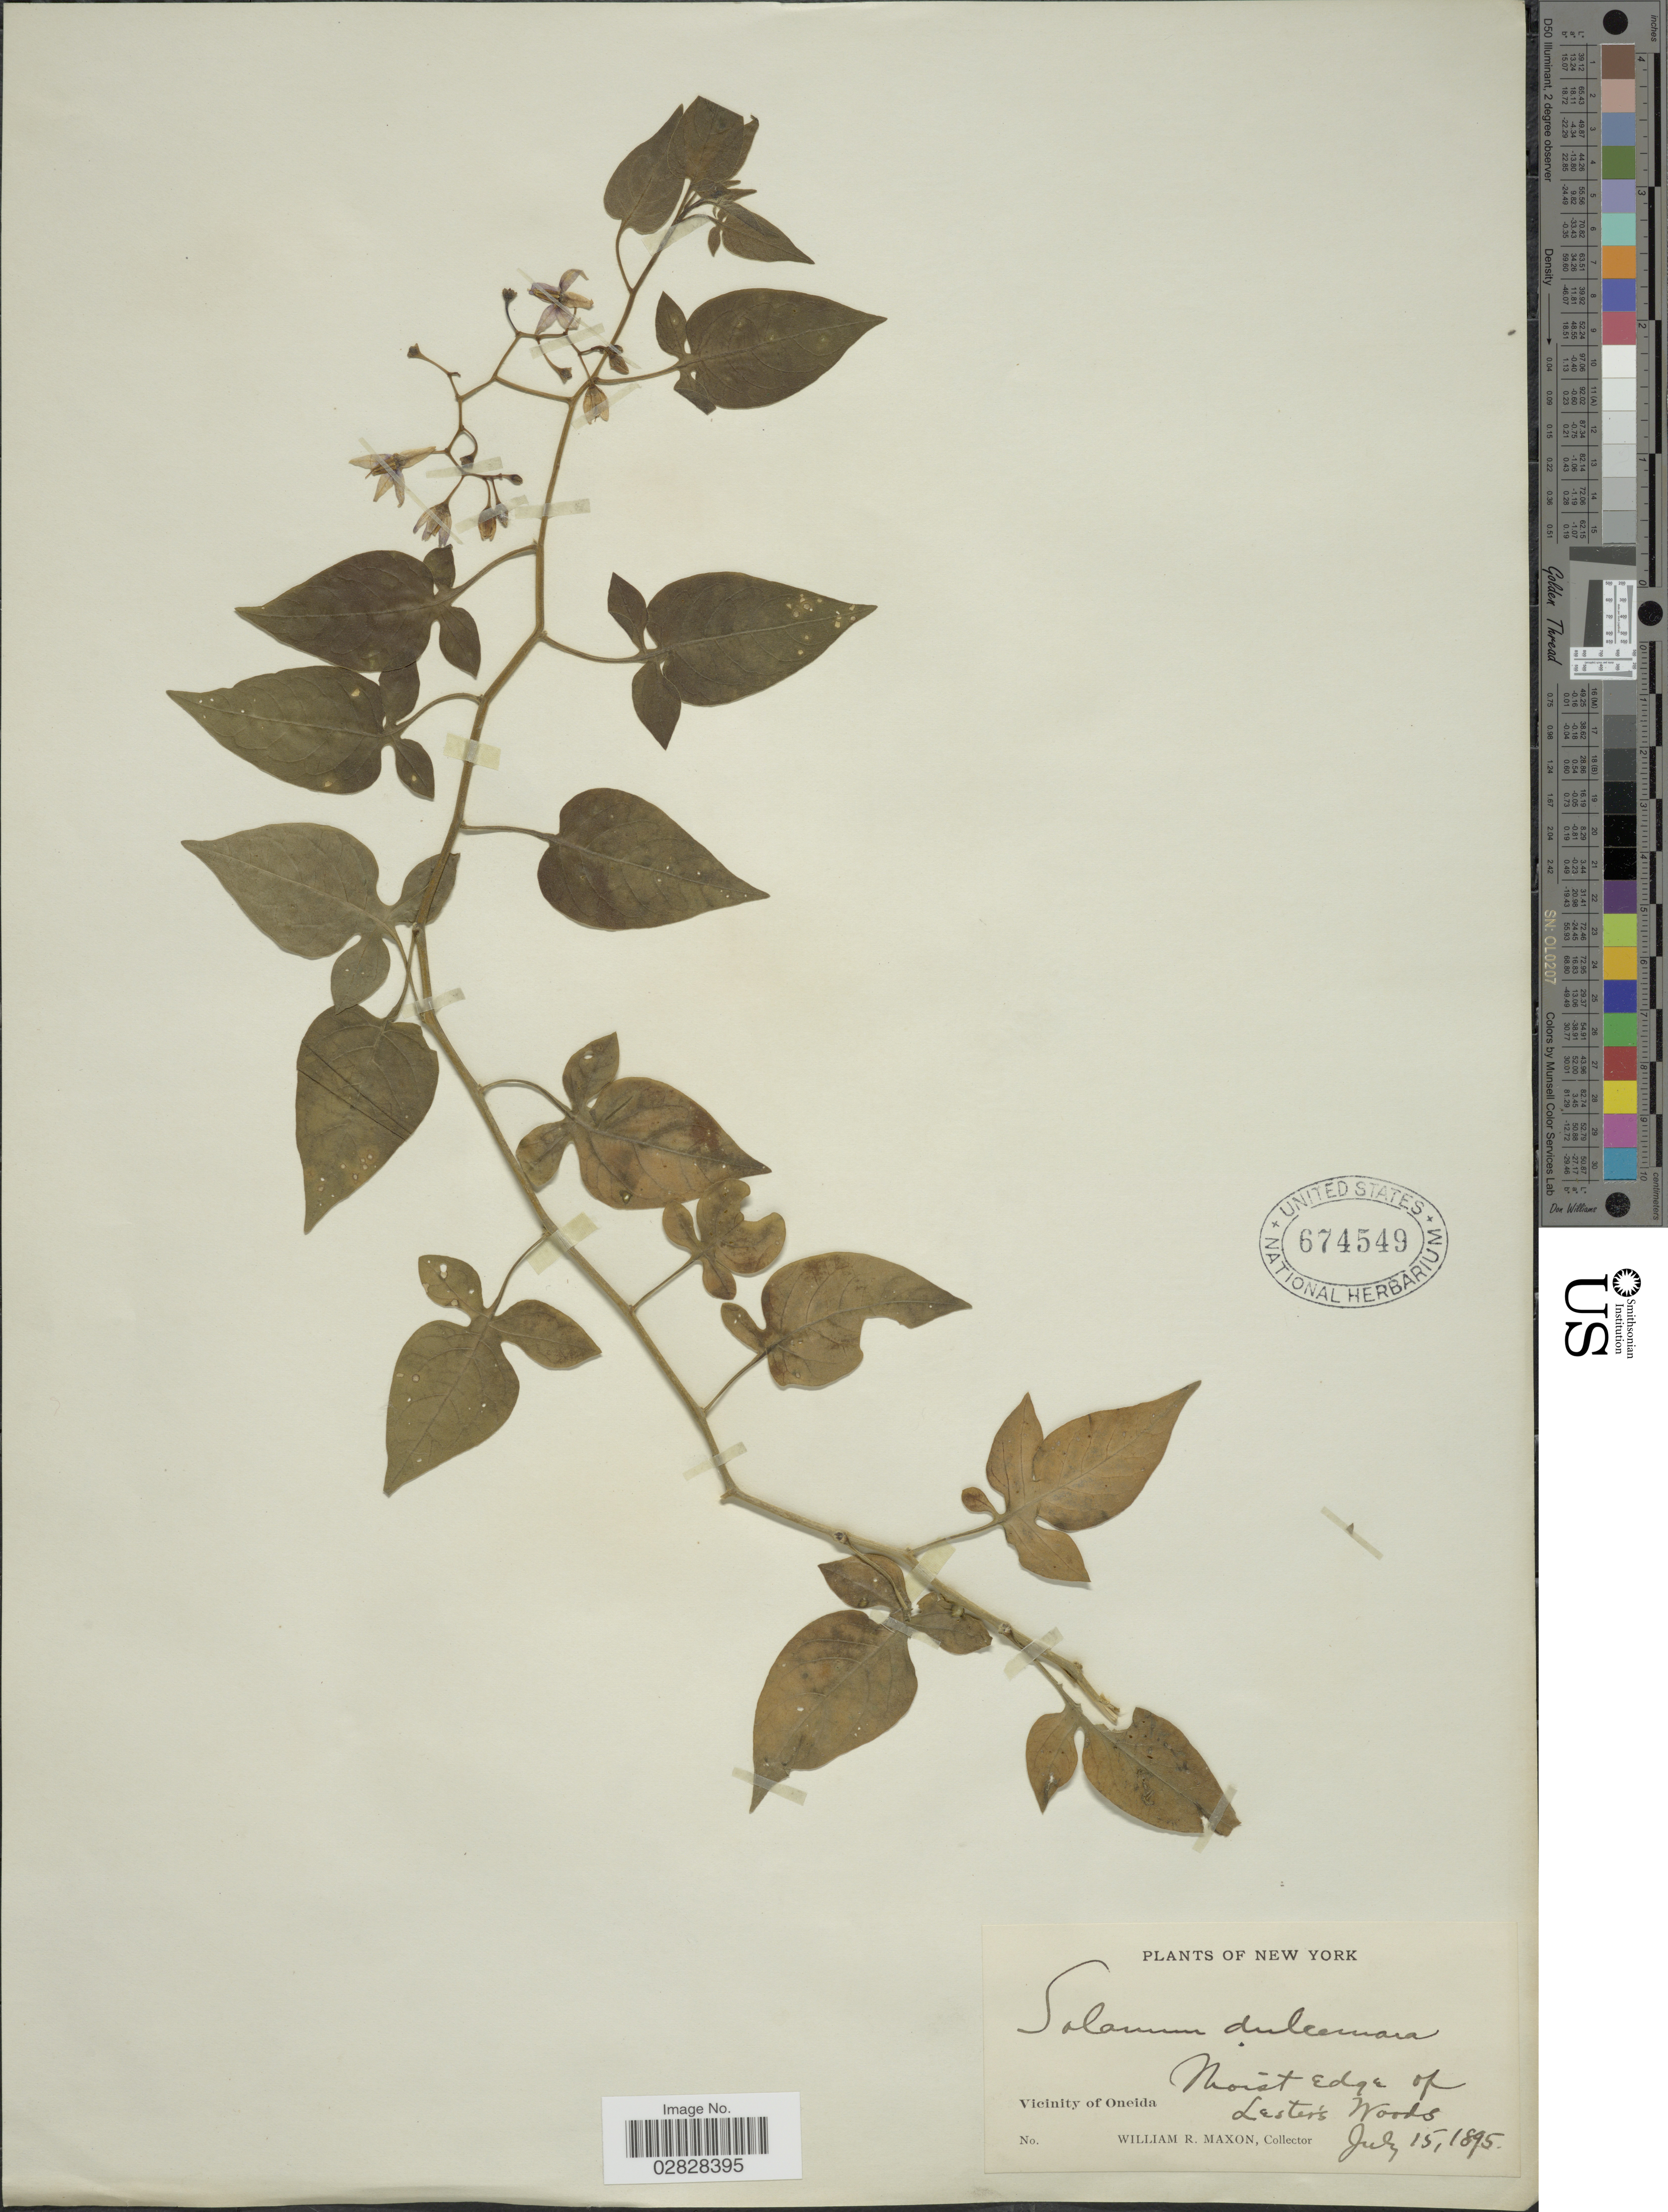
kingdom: Plantae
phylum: Tracheophyta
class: Magnoliopsida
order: Solanales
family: Solanaceae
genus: Solanum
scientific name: Solanum dulcamara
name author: L.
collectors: W. R. Maxon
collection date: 1895-07-15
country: United States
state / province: New York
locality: Vicinity of Oneida. Moist Edge of Lester's Woods.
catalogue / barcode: US 674549